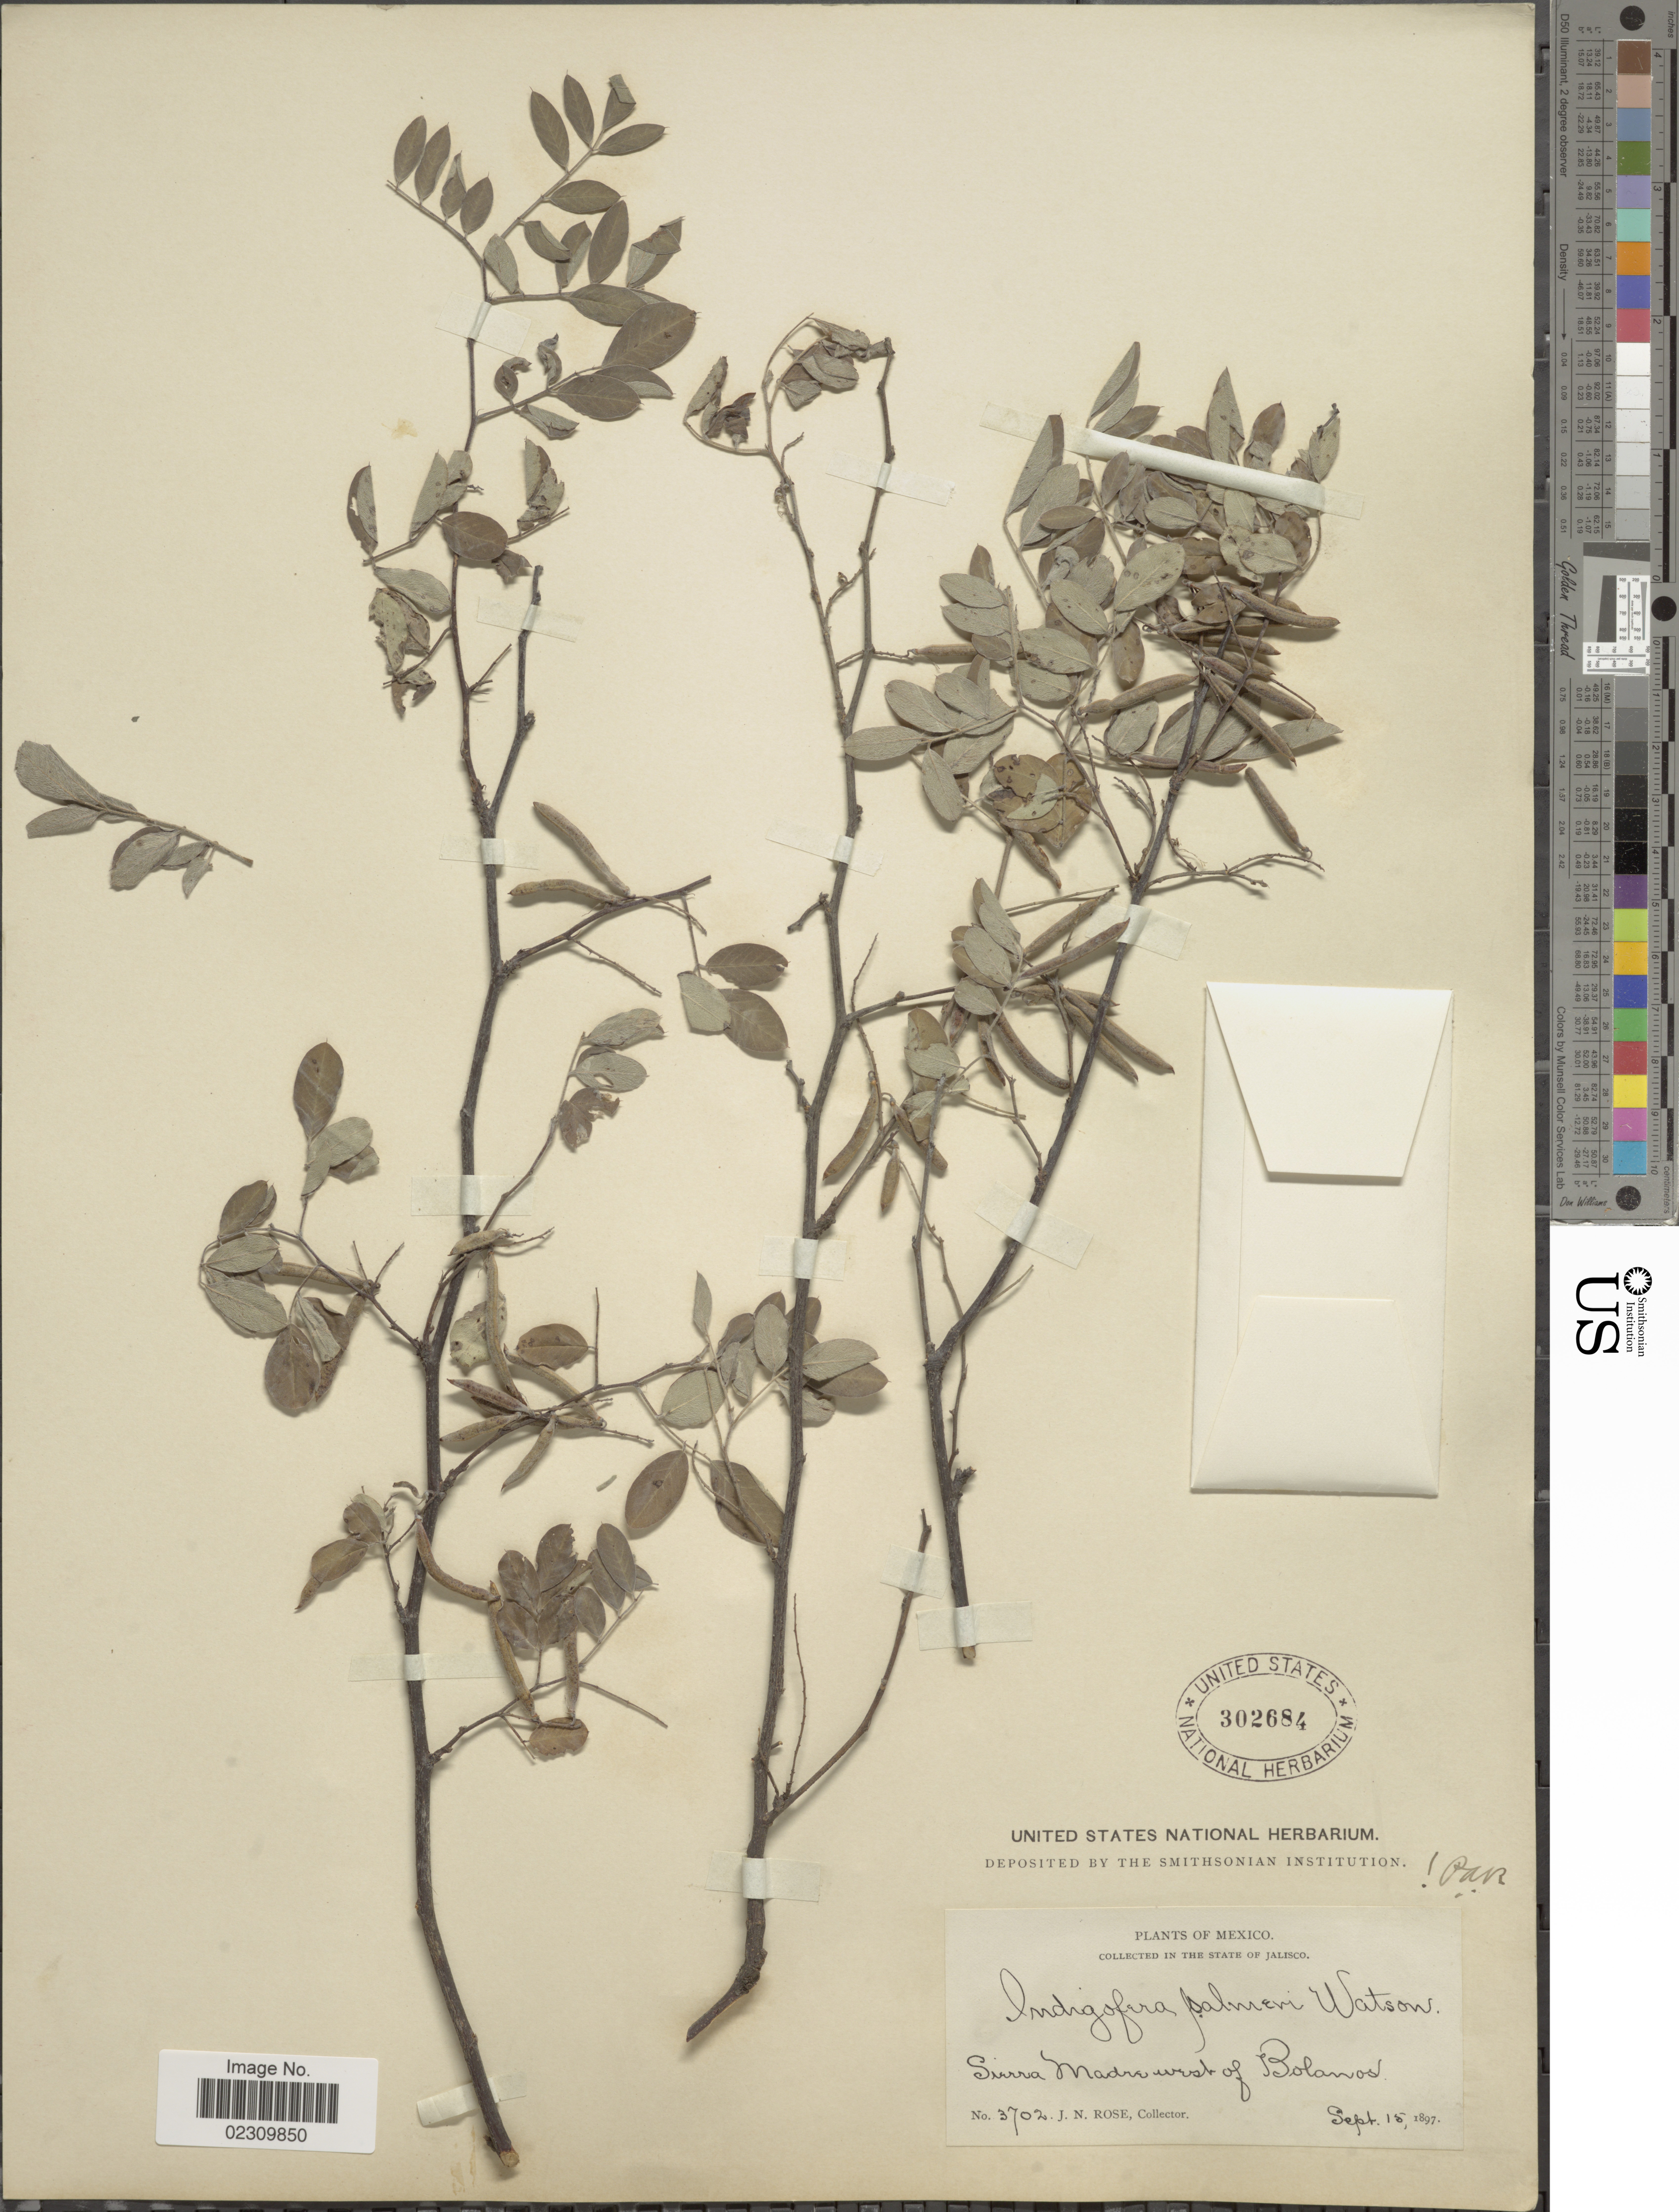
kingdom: Plantae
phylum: Tracheophyta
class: Magnoliopsida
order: Fabales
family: Fabaceae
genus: Indigofera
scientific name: Indigofera palmeri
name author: S. Watson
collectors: J. N. Rose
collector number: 3702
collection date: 1897-09-15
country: Mexico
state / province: Jalisco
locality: Sierra Madre west of Bolanos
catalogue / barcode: US 302684